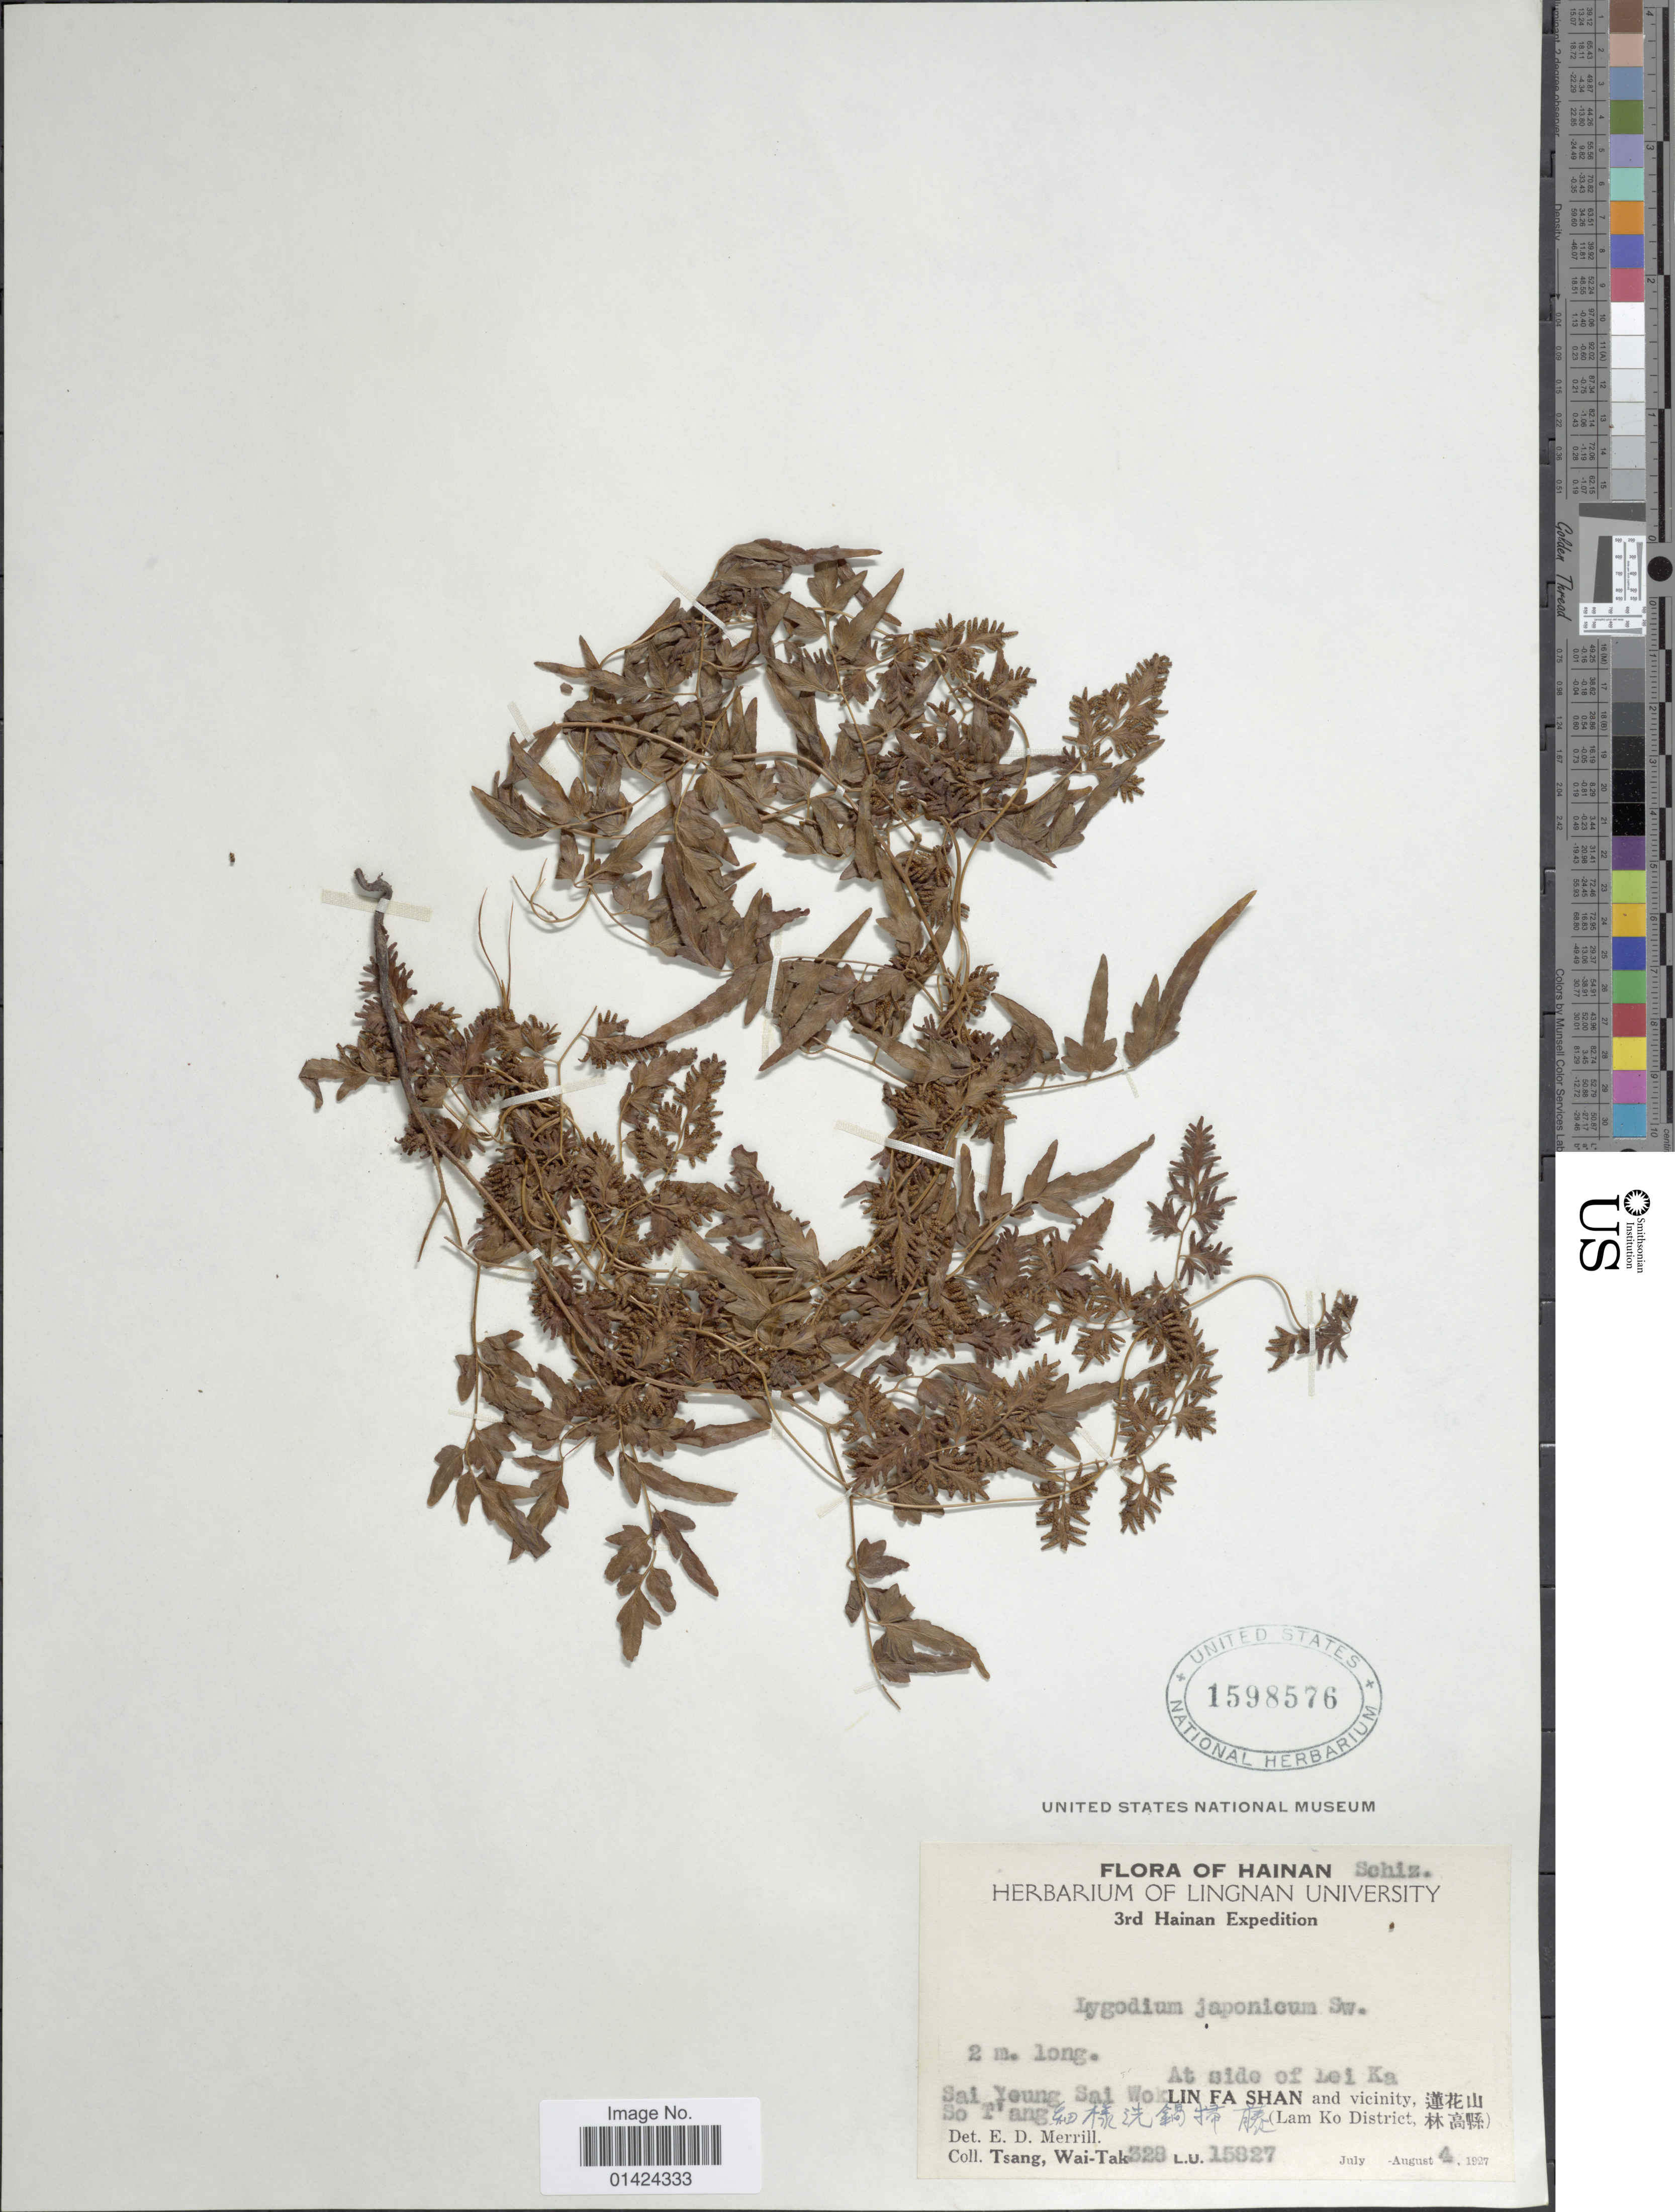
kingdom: Plantae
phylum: Tracheophyta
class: Polypodiopsida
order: Schizaeales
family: Lygodiaceae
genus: Lygodium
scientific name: Lygodium japonicum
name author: (Thunb.) Sw.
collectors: W. T. Tsang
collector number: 328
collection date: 1927-08-04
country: China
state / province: Hainan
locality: At side of Lei Ka, Sai Young Sai Wok So T'ang. Lin Fa Shan and vicinity; Lam Ko District).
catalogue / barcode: US 1598576